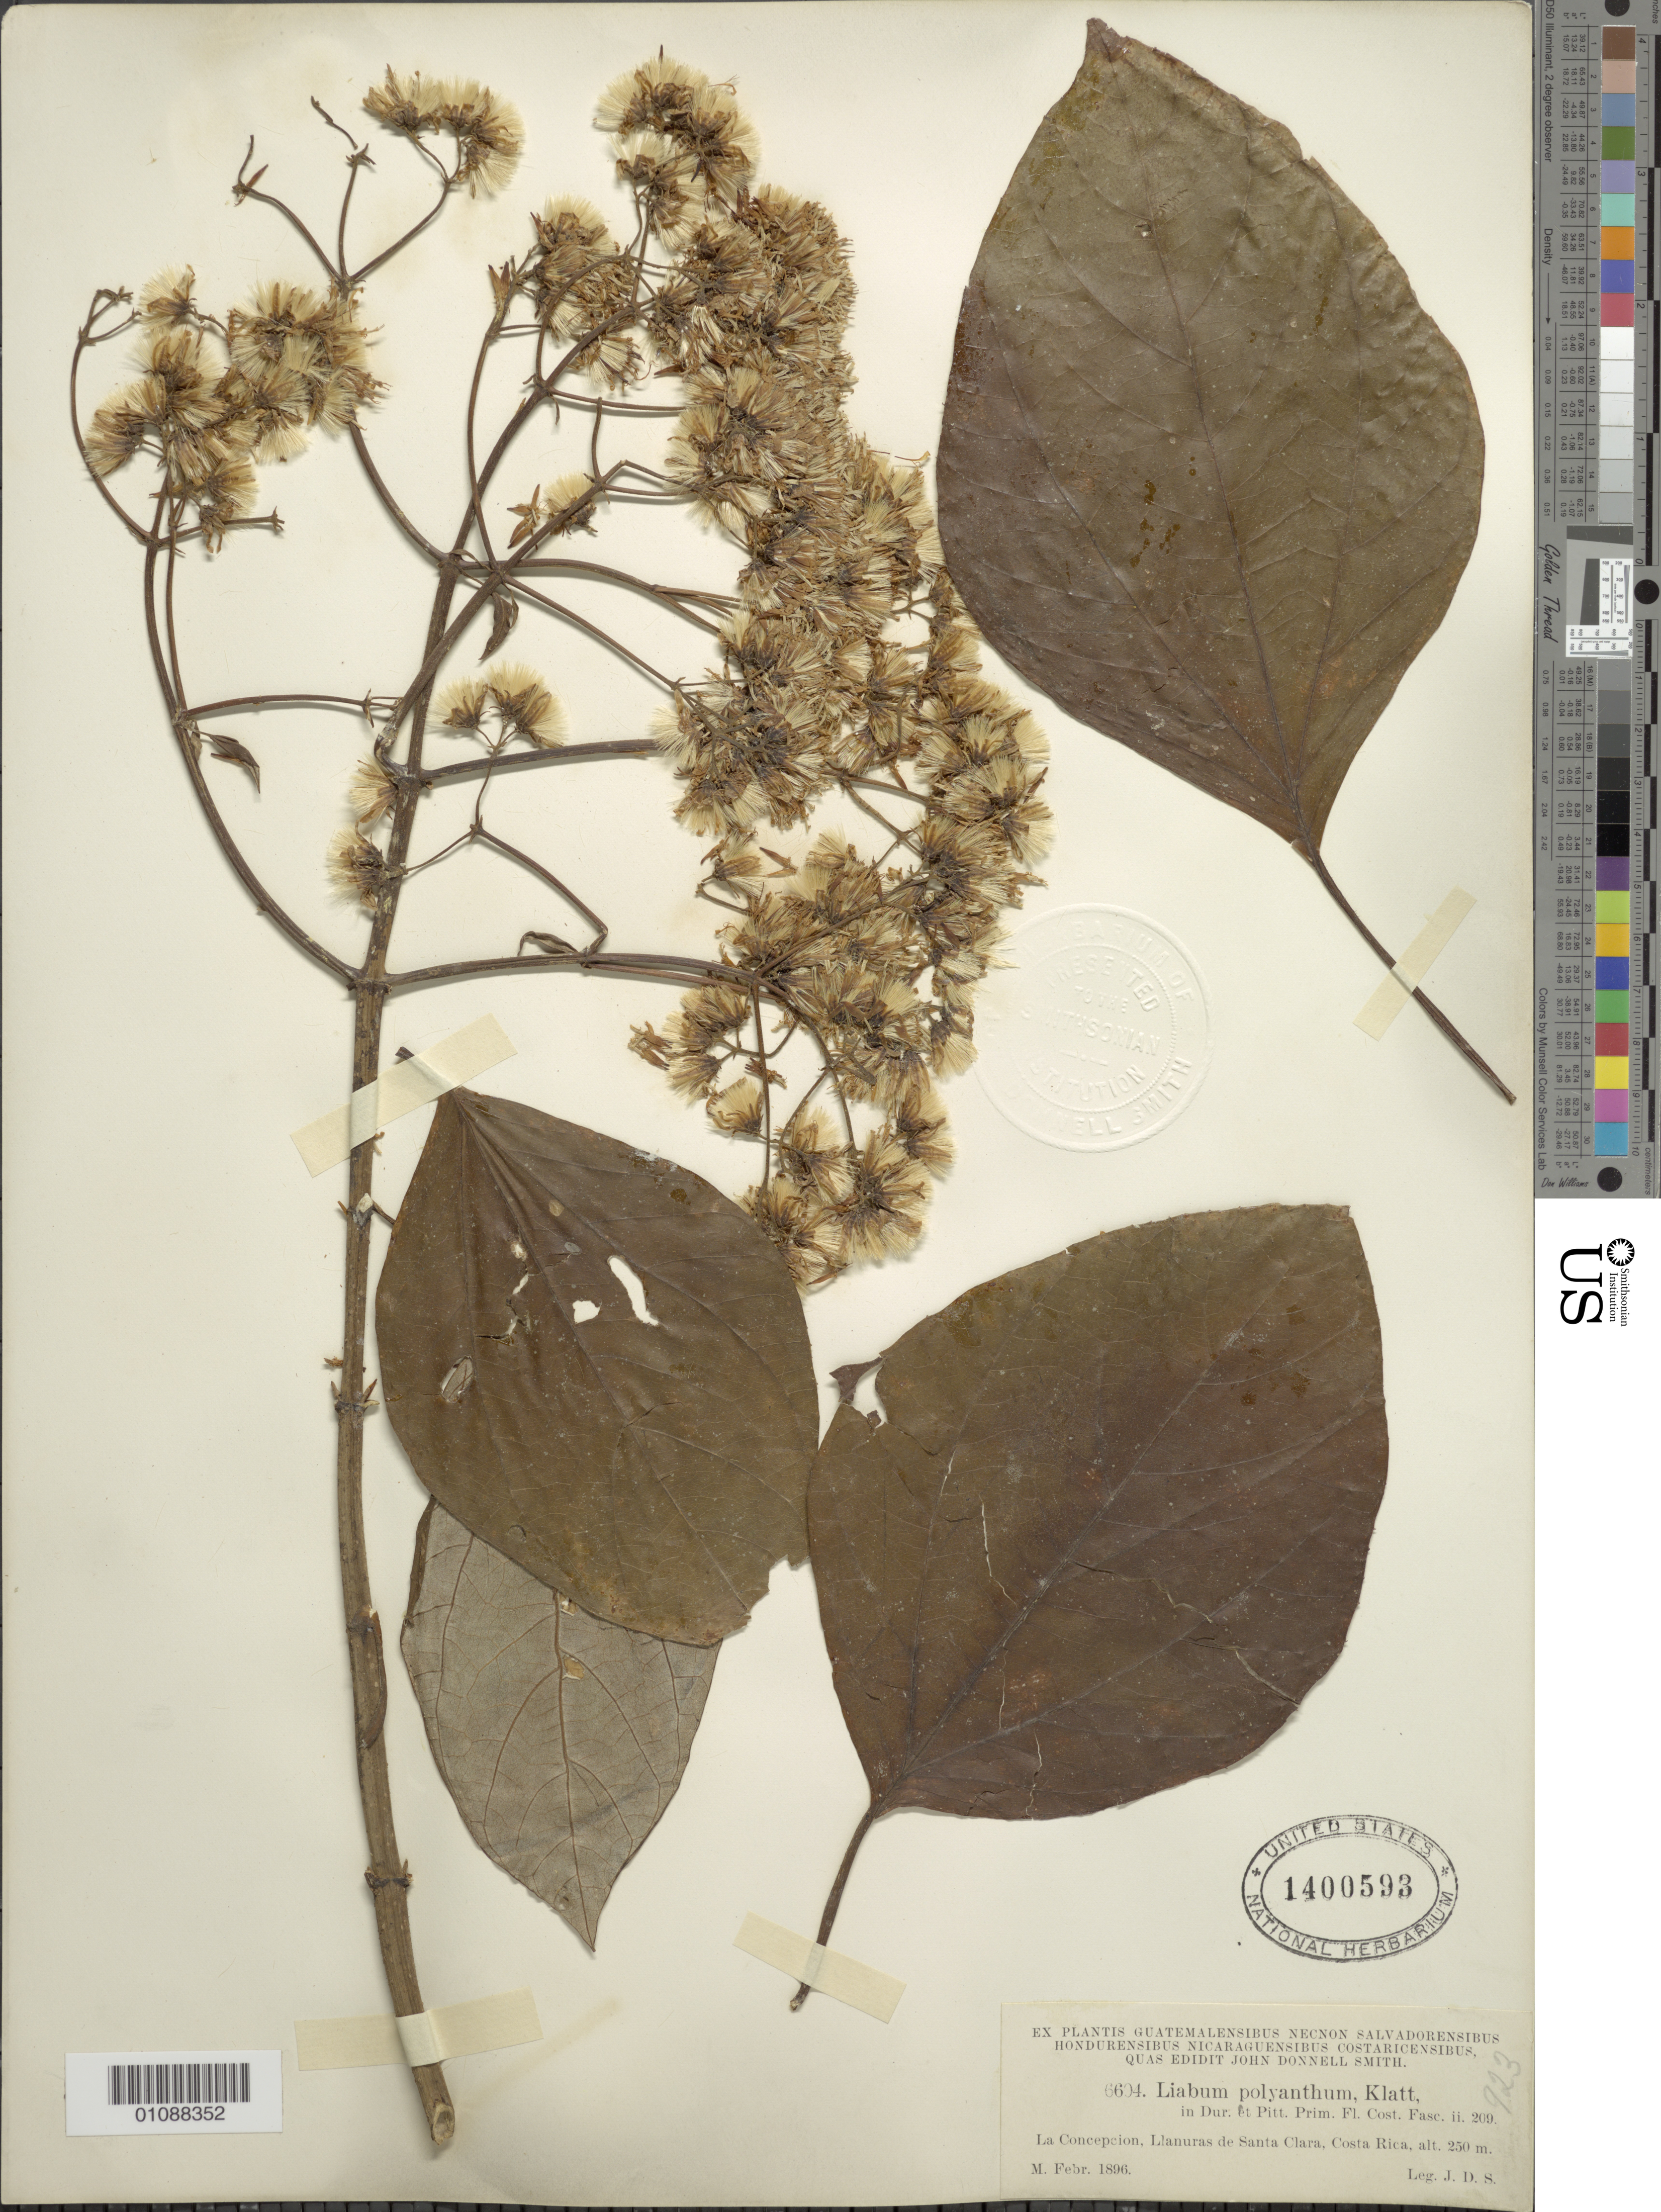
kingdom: Plantae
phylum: Tracheophyta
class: Magnoliopsida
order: Asterales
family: Asteraceae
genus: Sinclairia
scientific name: Sinclairia polyantha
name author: (Klatt) Rydb.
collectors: J. D. Smith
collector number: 6604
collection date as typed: February 1896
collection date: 1896-02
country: Costa Rica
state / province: Limón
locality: La Concepcion, Llanuras de Santa Clara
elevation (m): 250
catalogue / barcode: US 1400593